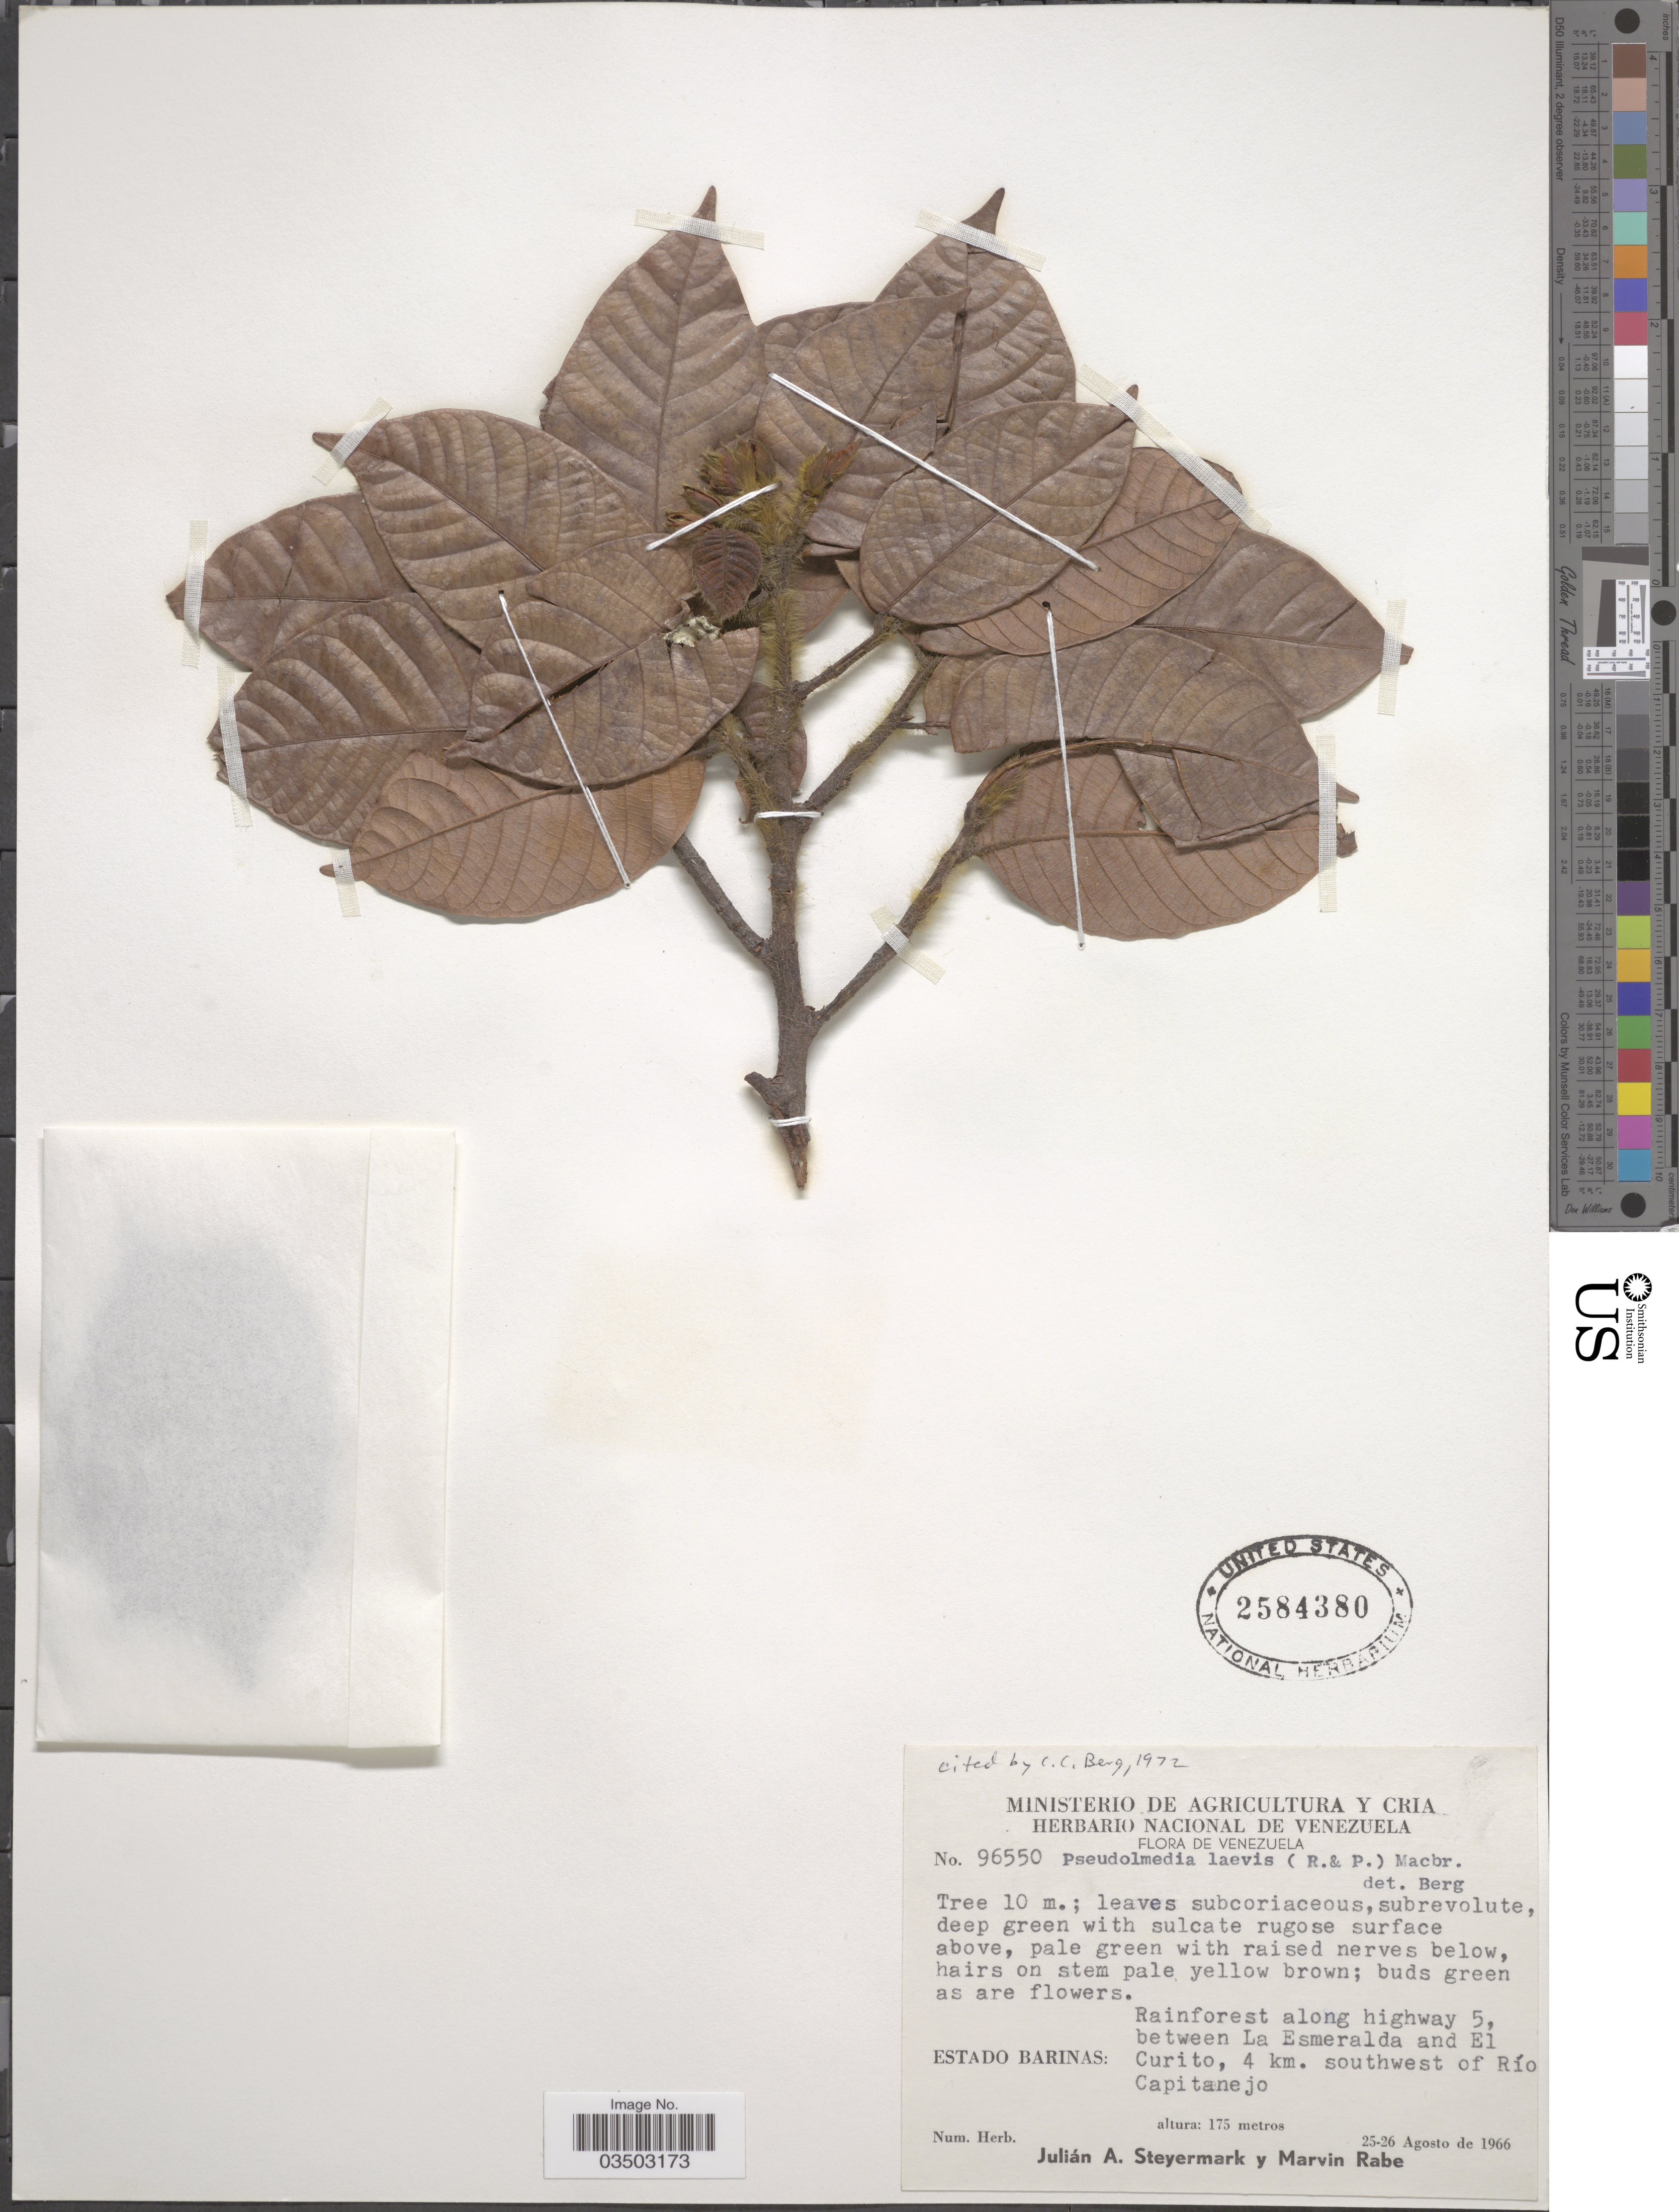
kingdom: Plantae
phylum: Tracheophyta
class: Magnoliopsida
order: Rosales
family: Moraceae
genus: Pseudolmedia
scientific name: Pseudolmedia laevis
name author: (Ruiz & Pav.) J.F. Macbr.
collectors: J. Steyermark & M. Rabe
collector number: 96550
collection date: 1966-08-25/1966-08-26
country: Venezuela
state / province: Barinas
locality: Rainforest along highway 5, between La Esmeralda and El Curito, 4 km. southwest of Río Capitanejo.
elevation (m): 175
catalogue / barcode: US 2584380